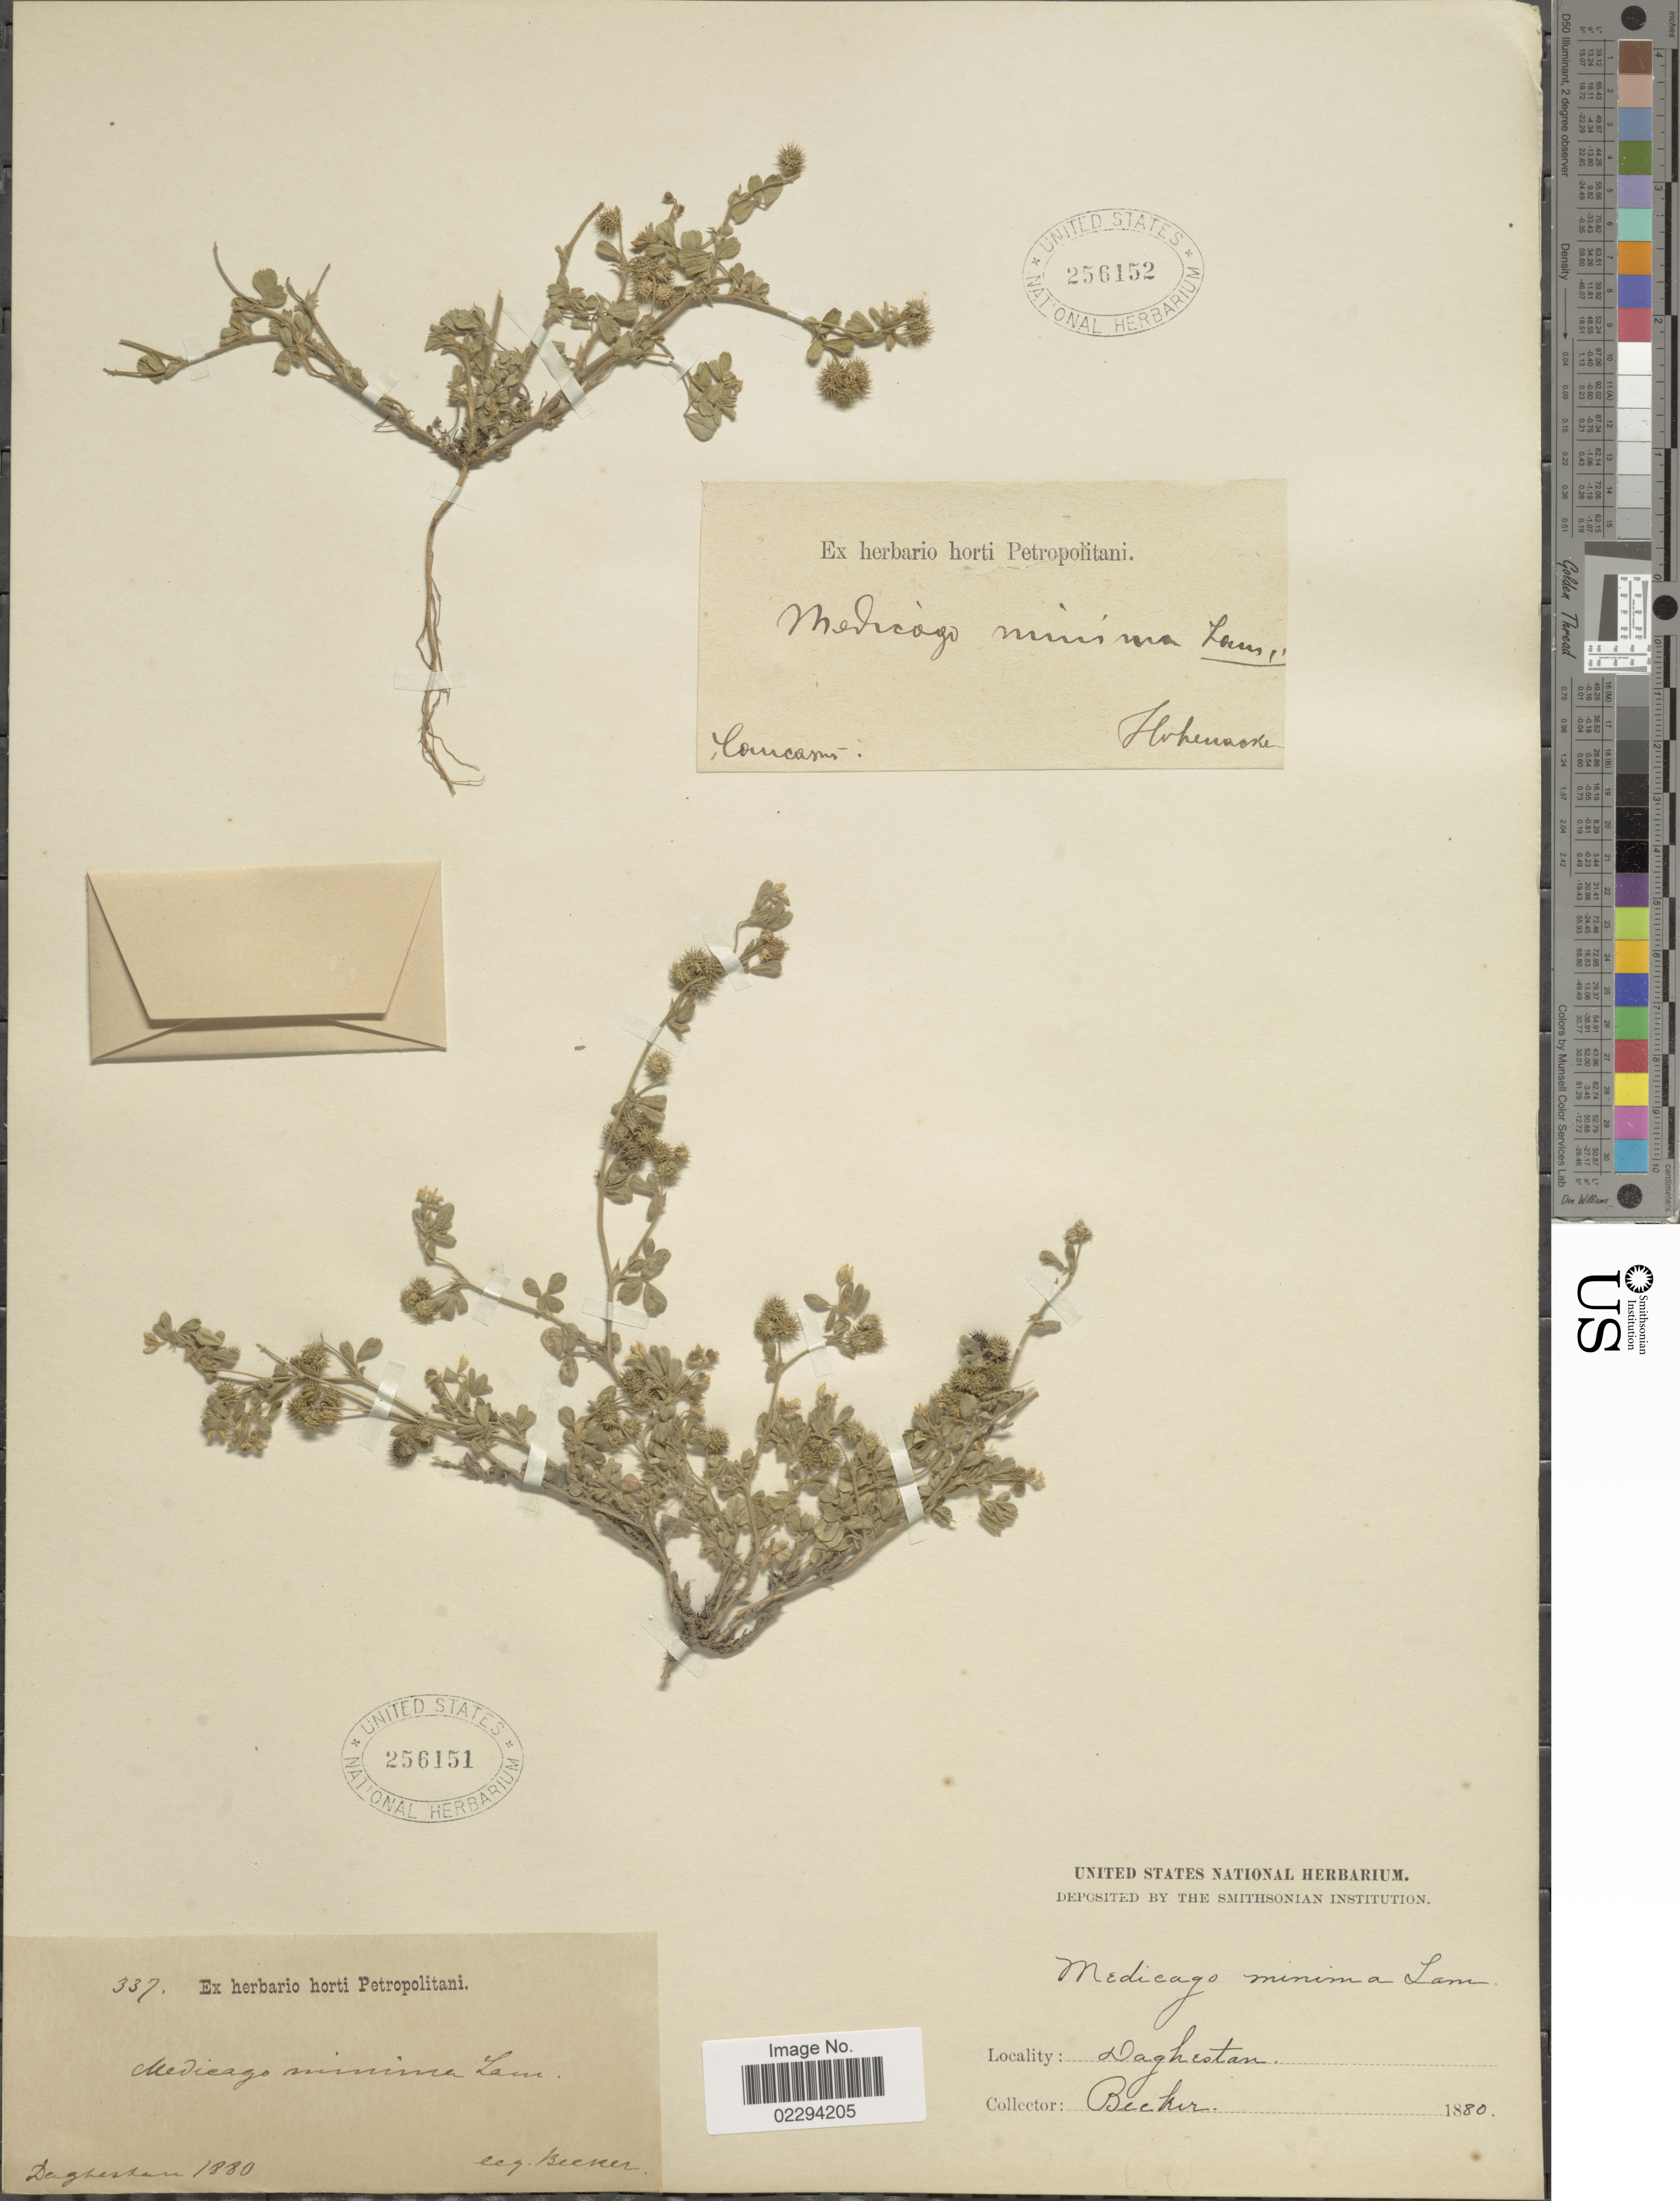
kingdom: Plantae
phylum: Tracheophyta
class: Magnoliopsida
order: Fabales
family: Fabaceae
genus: Medicago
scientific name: Medicago minima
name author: Lam.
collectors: -. Becker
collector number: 337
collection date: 1880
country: Russian Federation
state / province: Dagestan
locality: Daghestan.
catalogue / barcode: US 256151